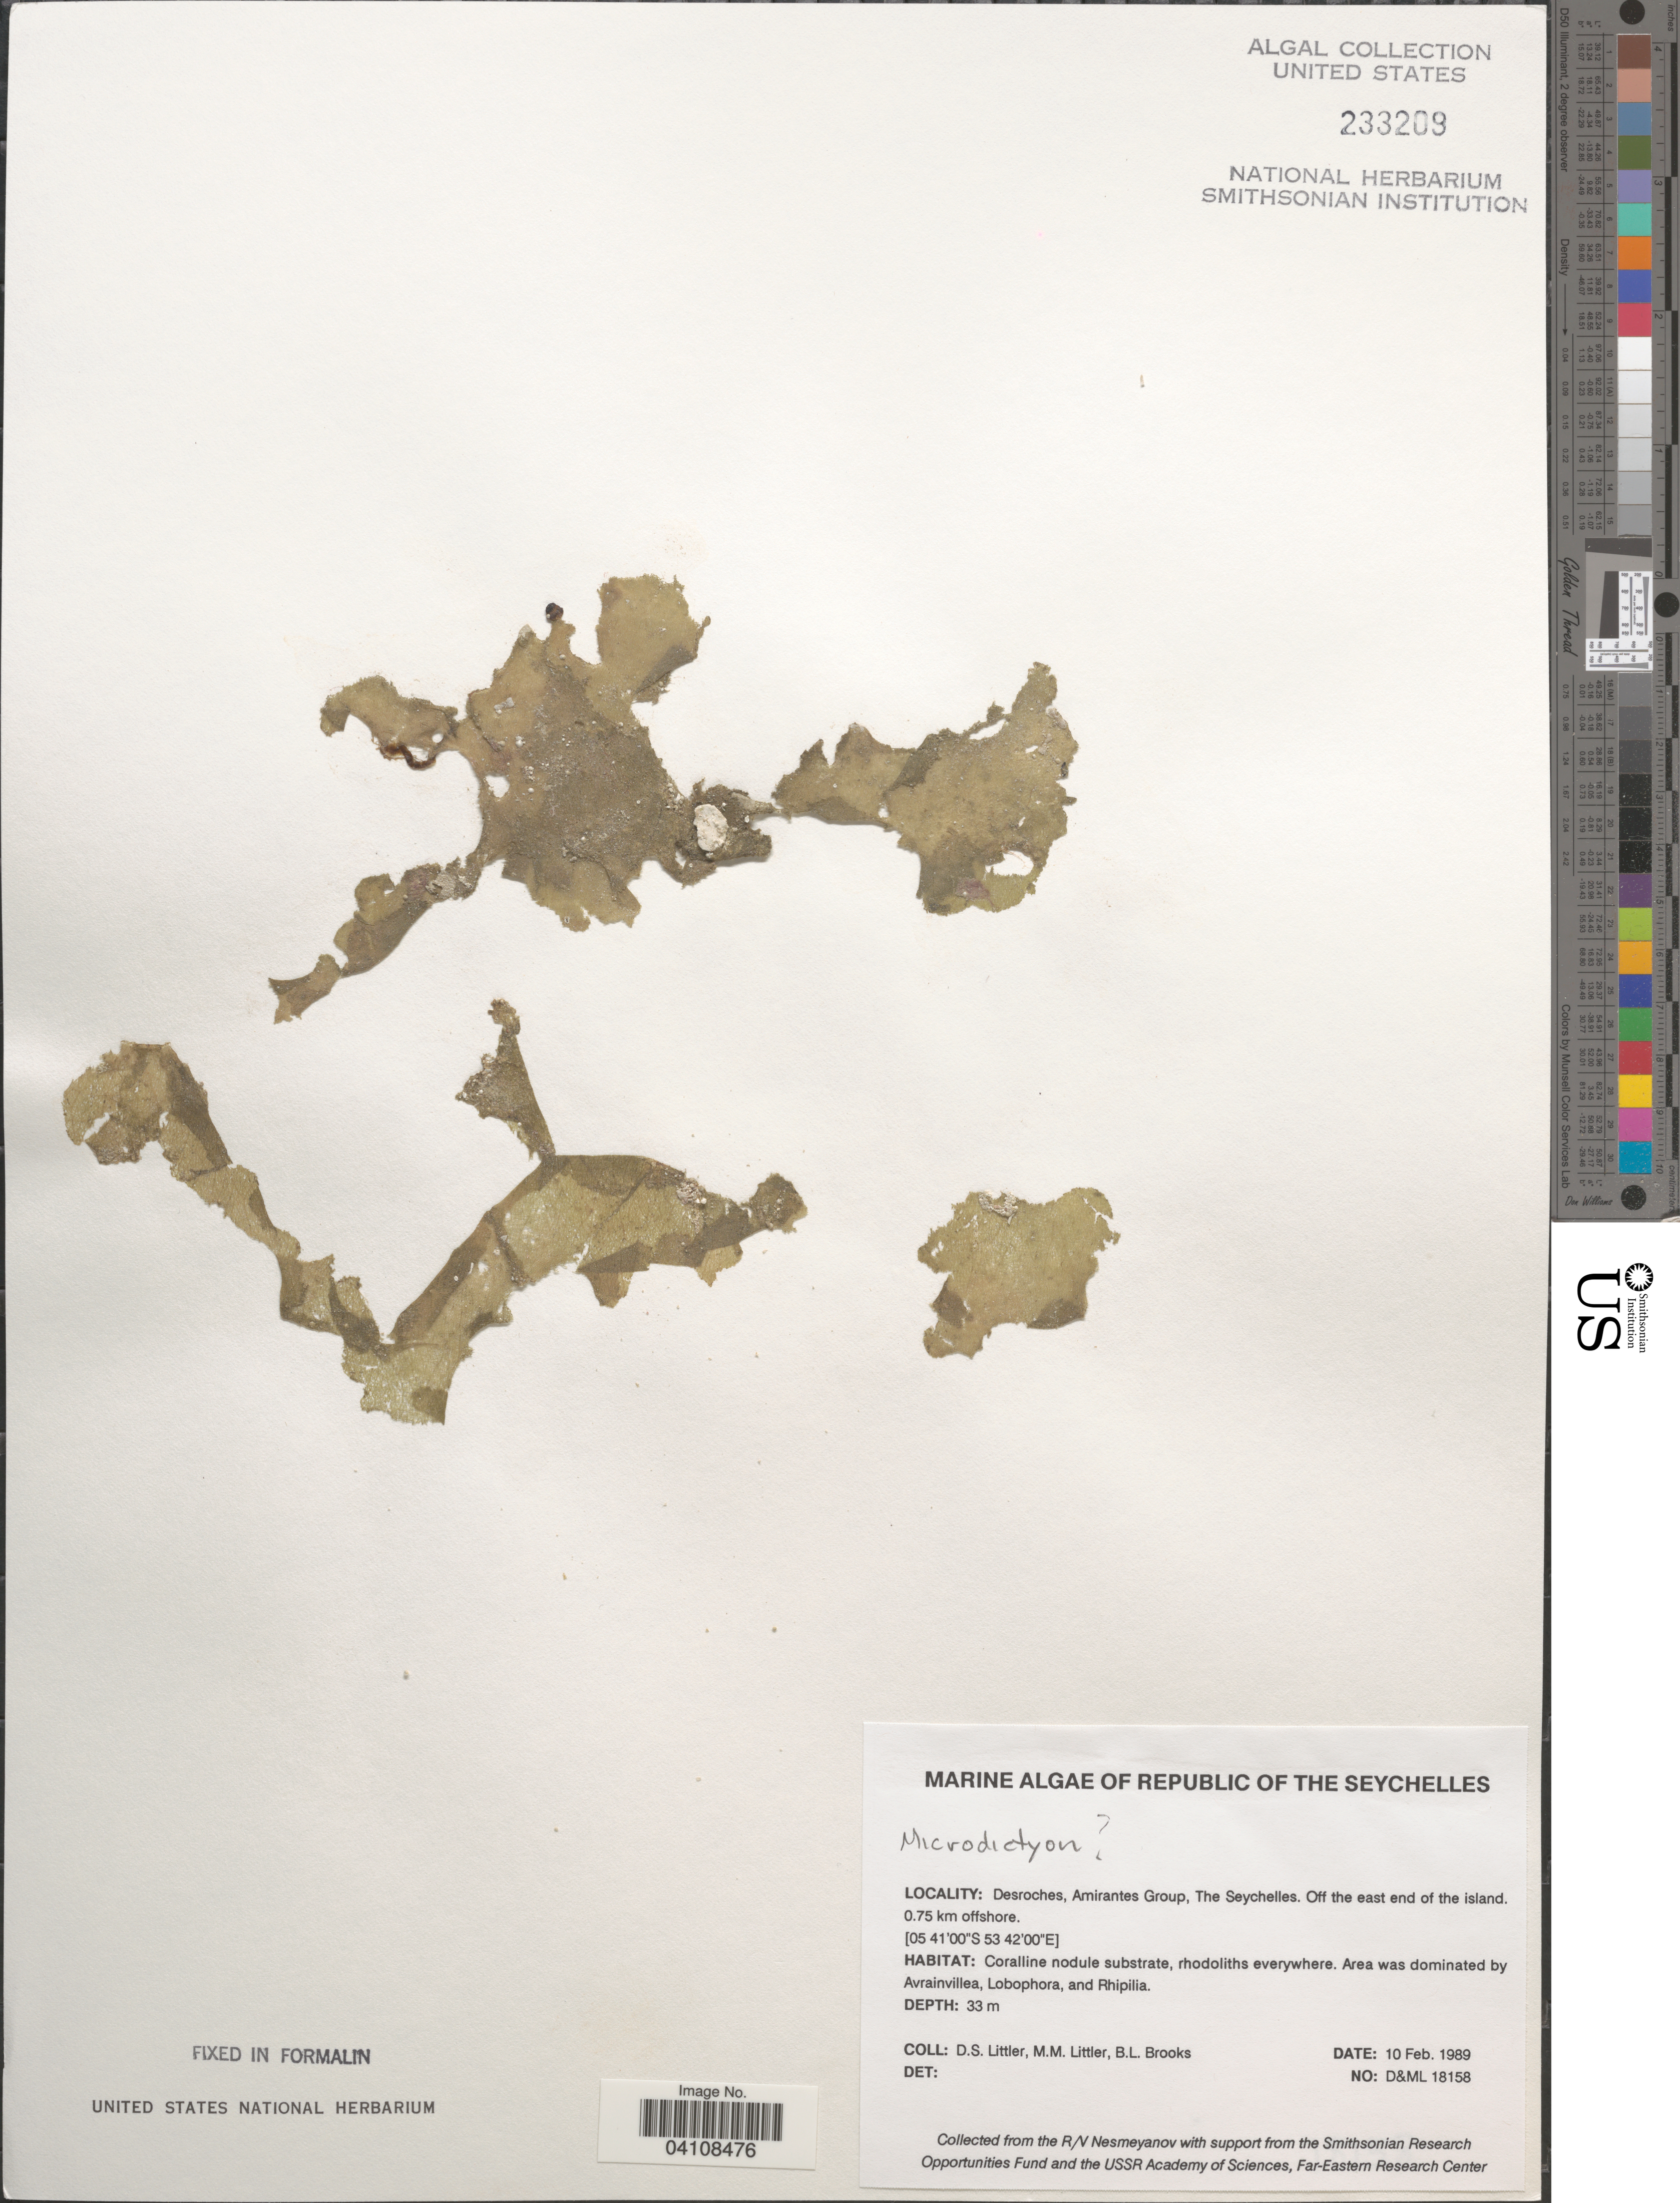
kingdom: Plantae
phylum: Chlorophyta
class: Ulvophyceae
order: Cladophorales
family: Anadyomenaceae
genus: Microdictyon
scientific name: Microdictyon sp.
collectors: D. S. Littler & B. Brooks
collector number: D&ML18158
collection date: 1989-02-10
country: Seychelles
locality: Republic of The Seychelles. Desroches, Amirantes Group. Off the east end of the island. 0.75 km offshore.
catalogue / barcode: US 233209